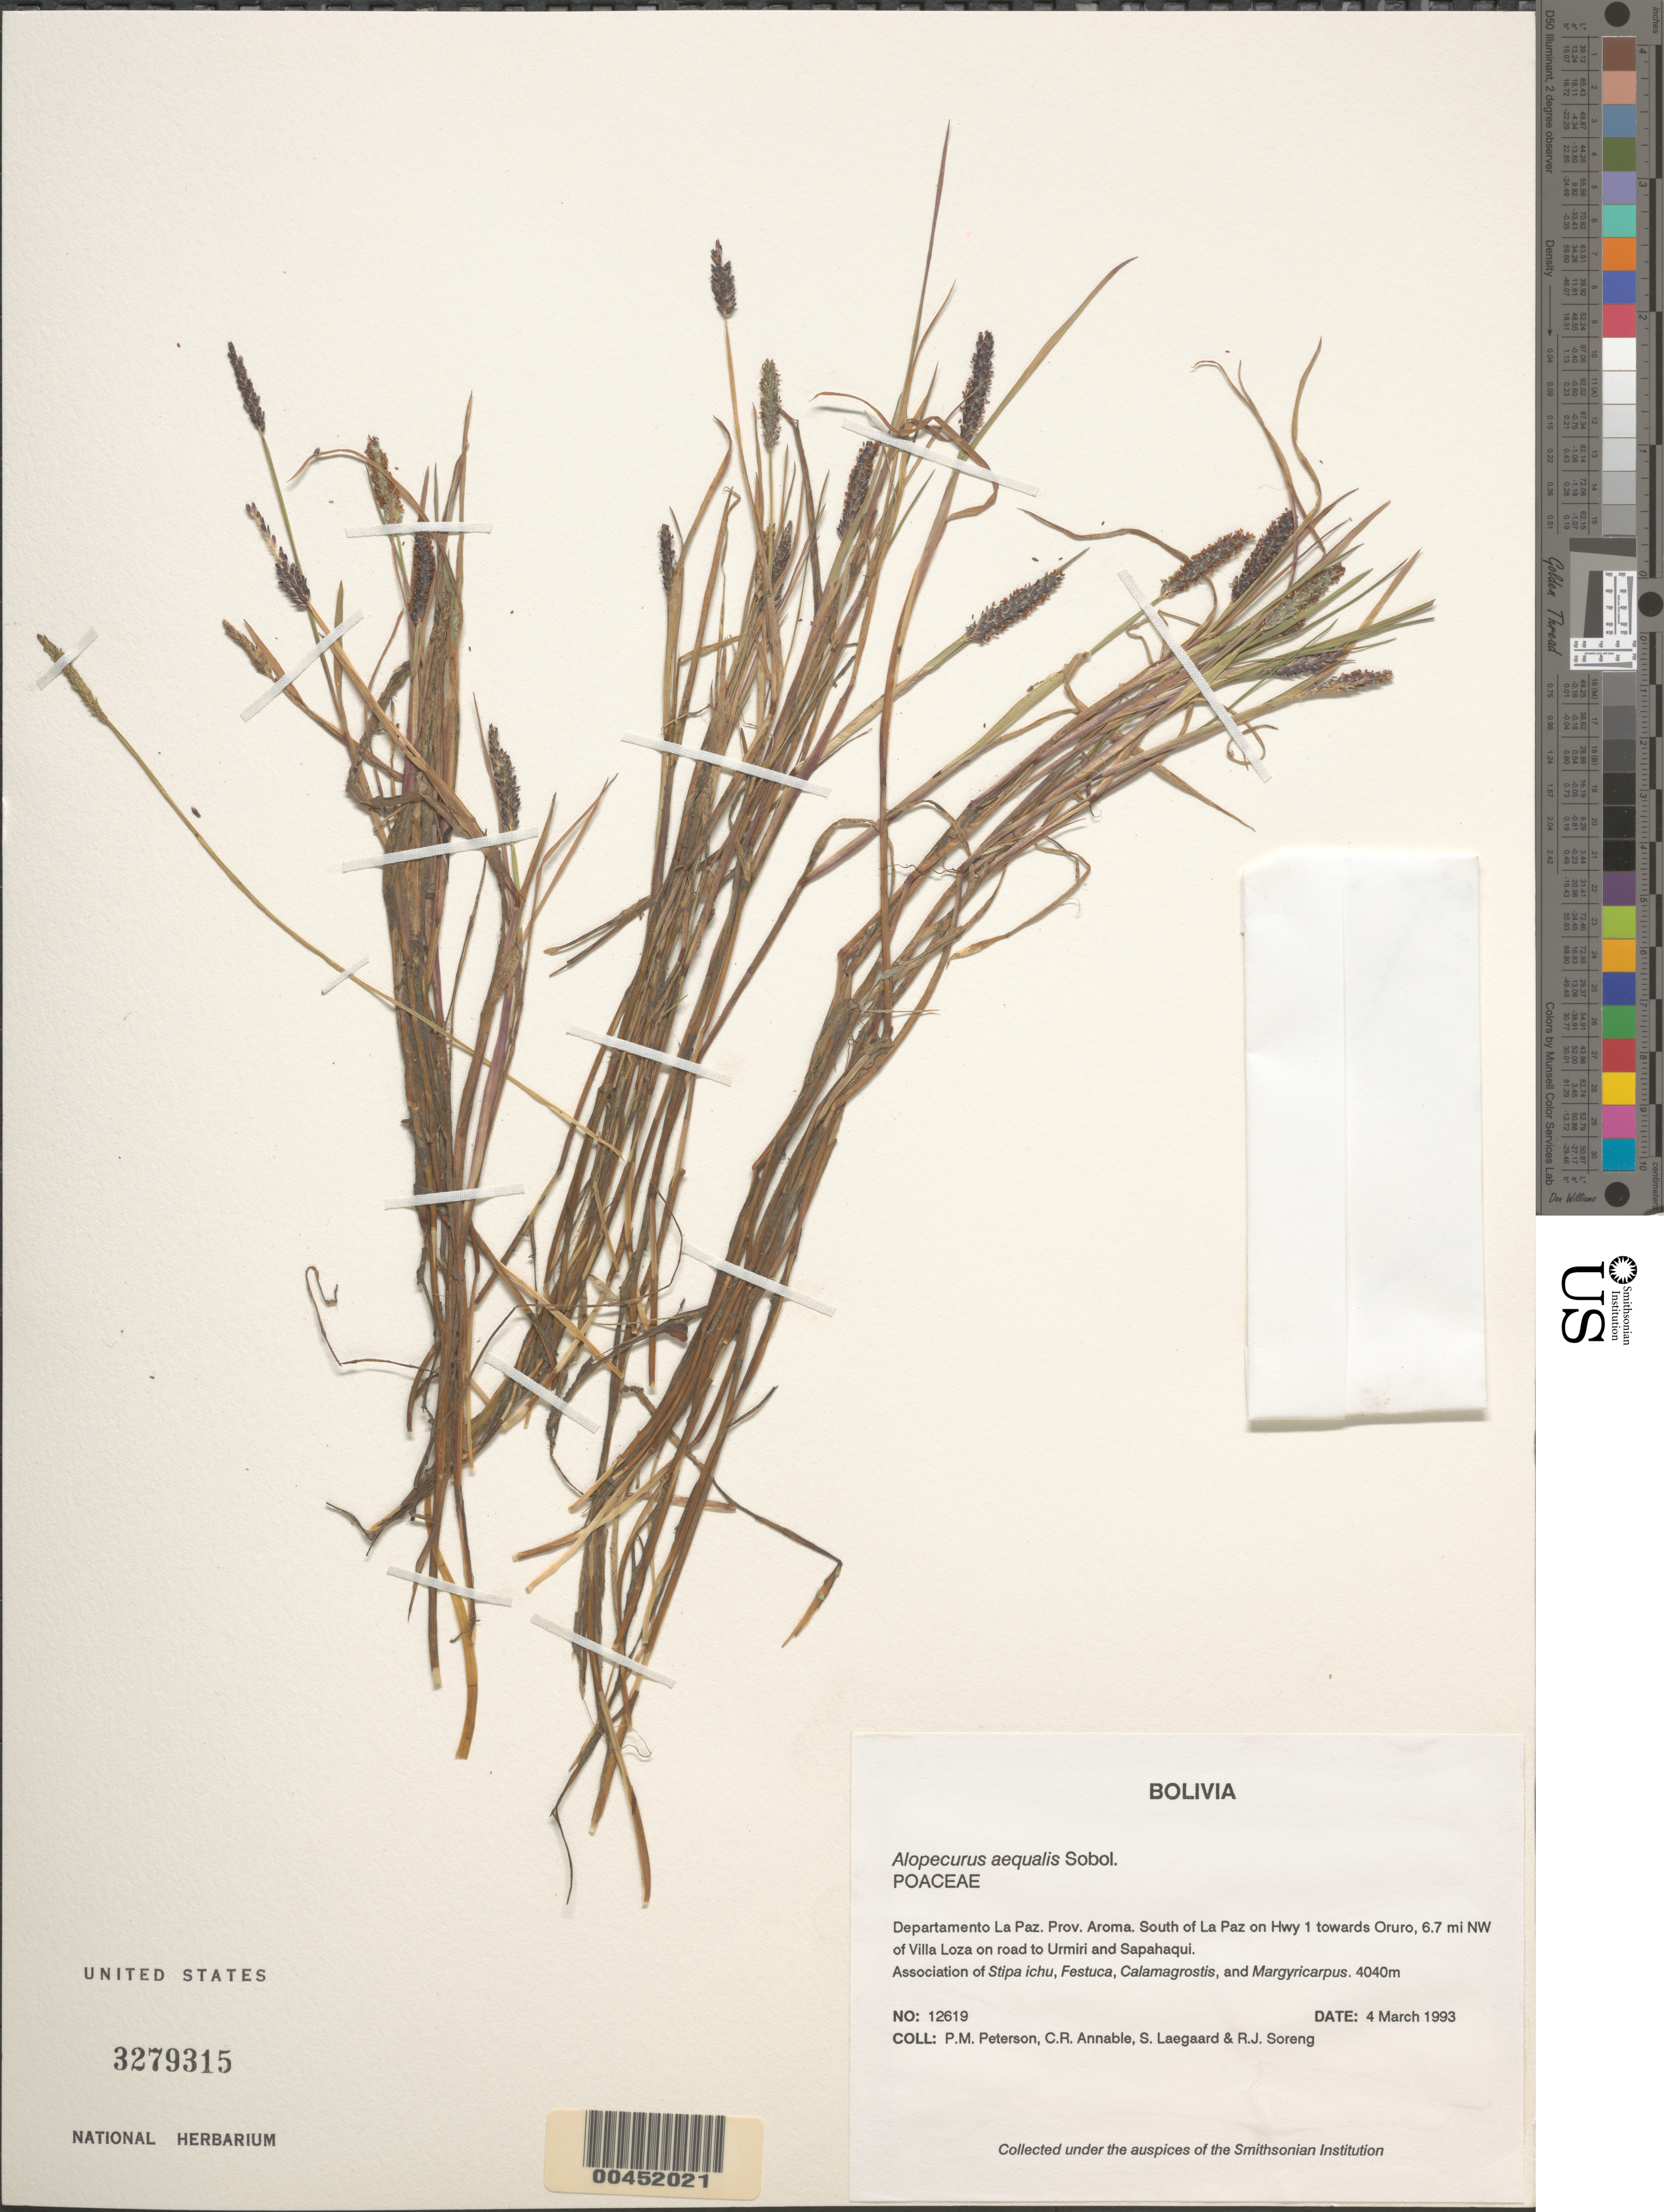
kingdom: Plantae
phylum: Tracheophyta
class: Liliopsida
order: Poales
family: Poaceae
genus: Alopecurus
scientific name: Alopecurus aequalis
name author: Sobol.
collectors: P. M. Peterson, C. R. Annable, S. Lægaard & R. J. Soreng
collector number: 12619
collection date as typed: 04 Mar 1993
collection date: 1993-03-04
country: Bolivia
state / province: La Paz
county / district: Aroma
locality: South of La Paz on Hwy 1 towards Oruro, 6.7 mi NW of Villa Loza on road to Urmiri and Sapahaqui.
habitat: Association of Stipa ichu, Festuca, Calamagrostis, and Margyricarpus.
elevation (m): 4040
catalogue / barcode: US 3279315